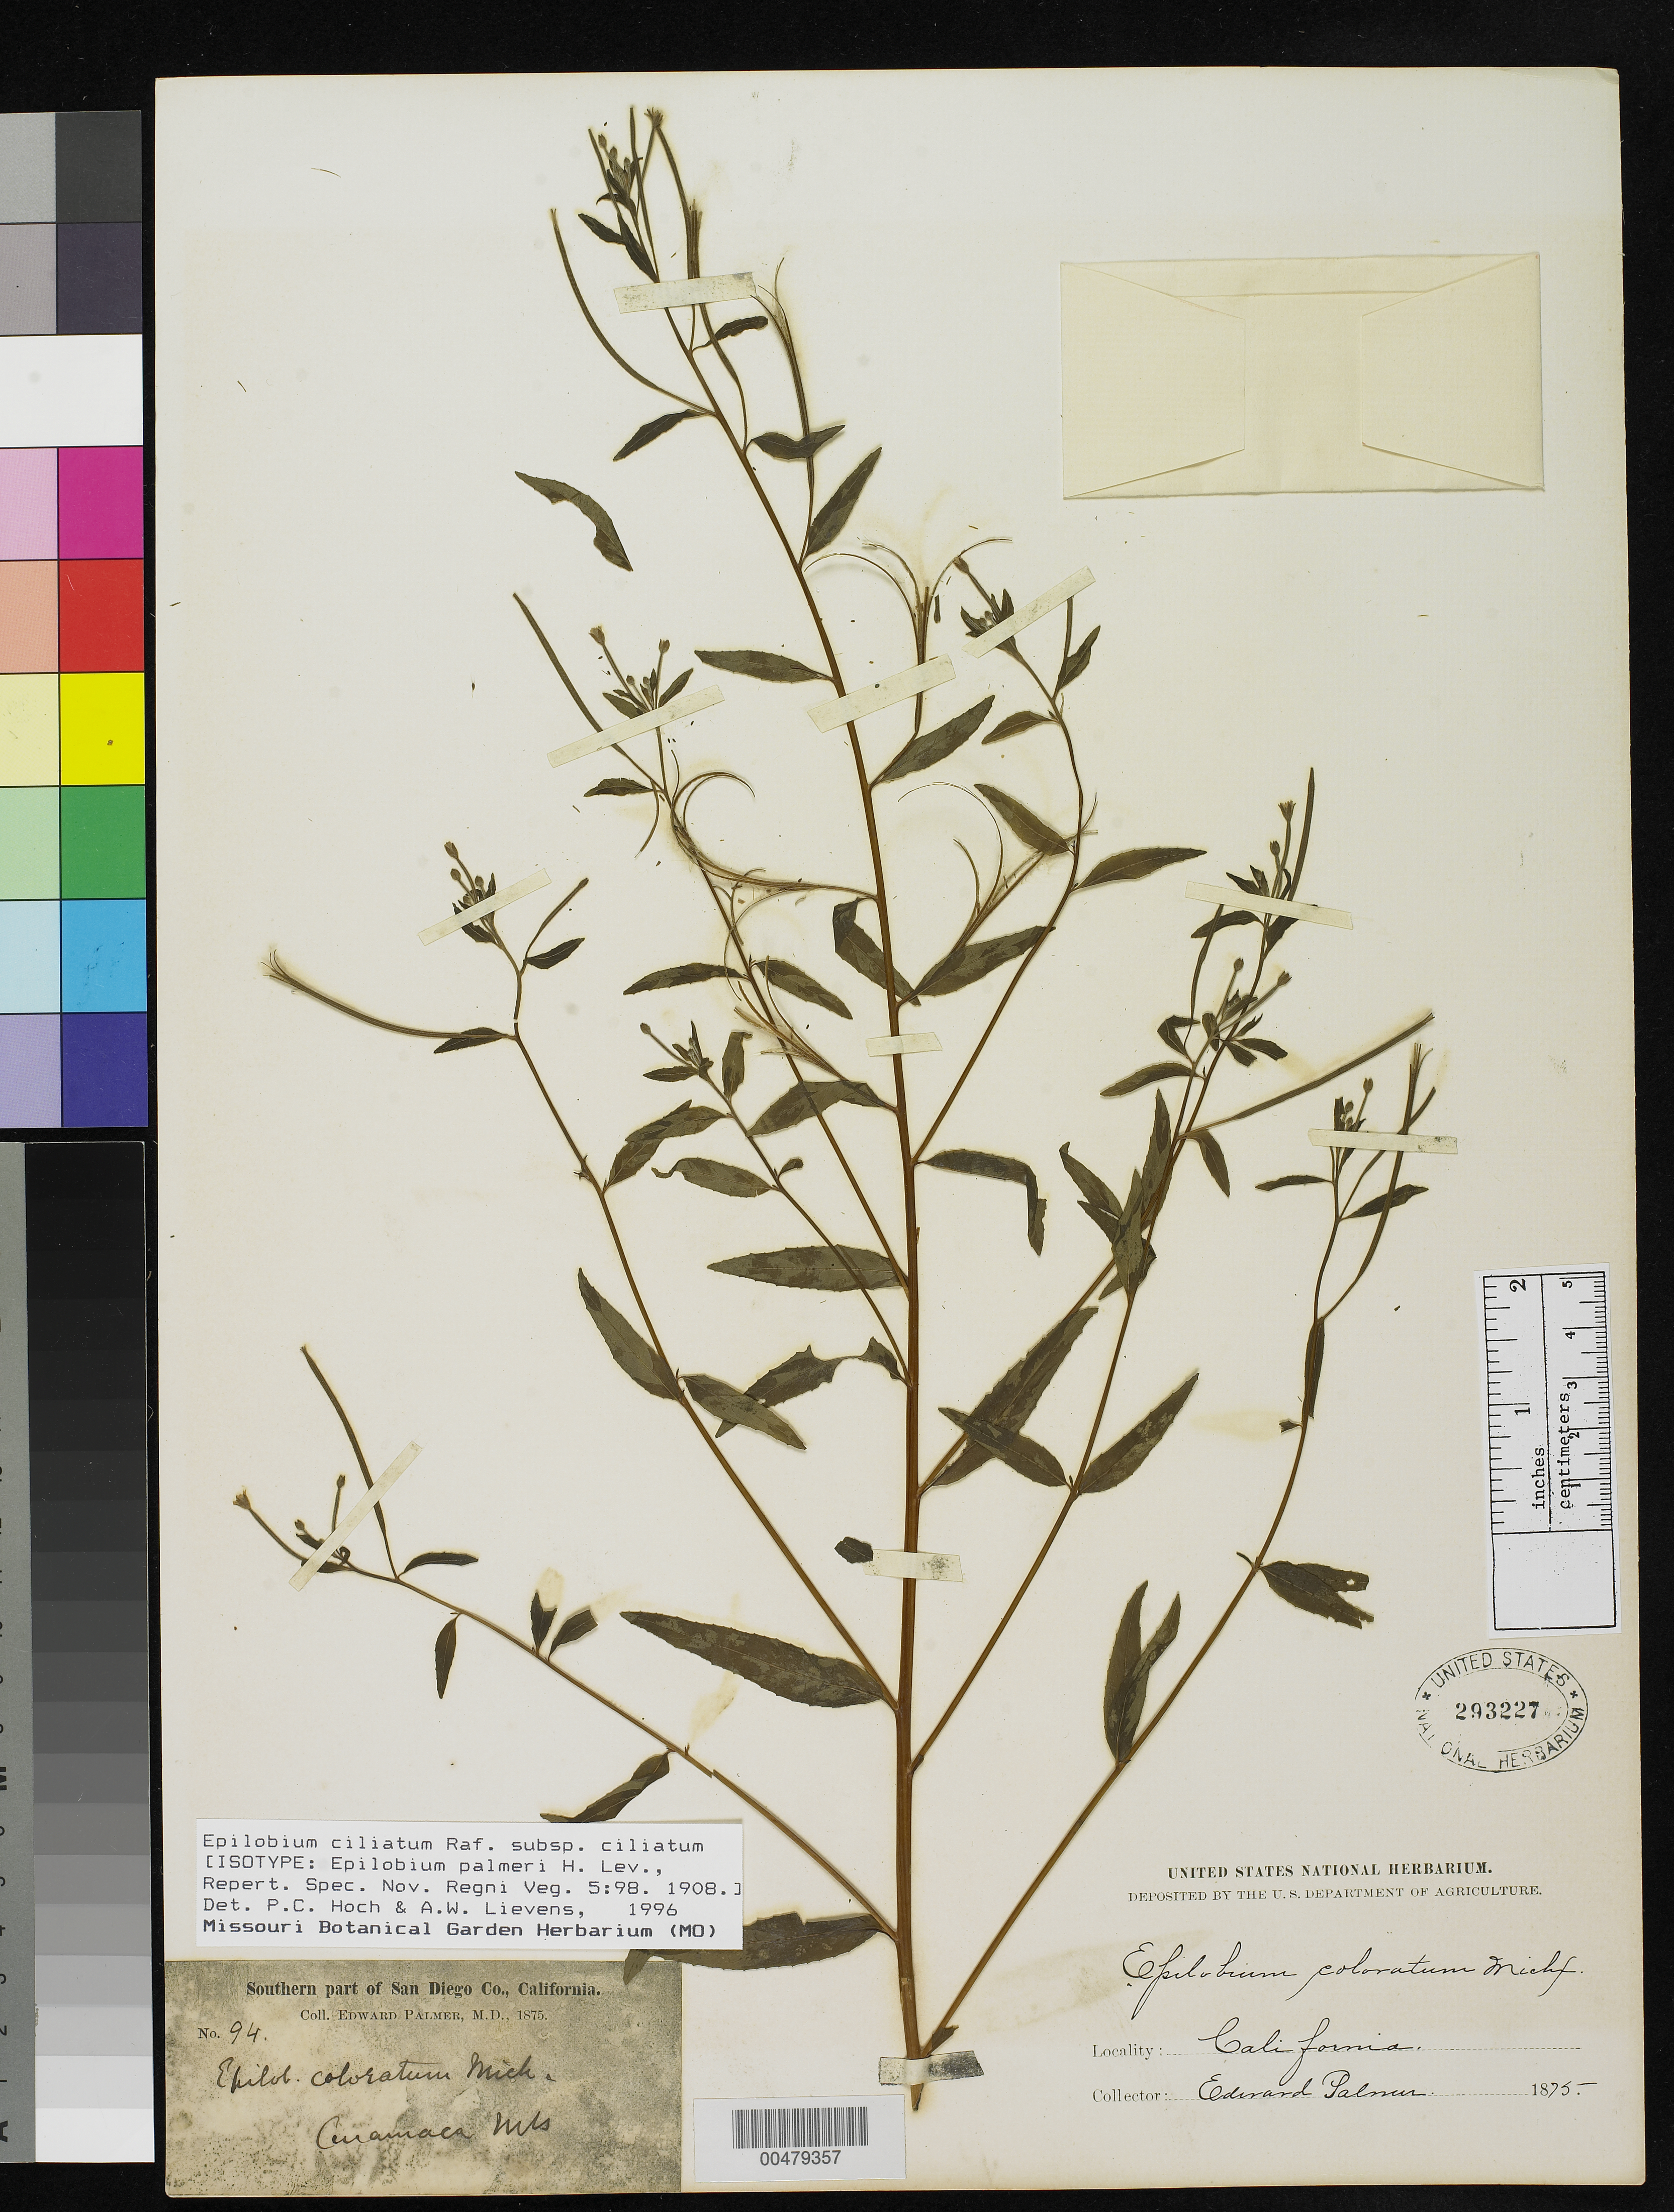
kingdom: Plantae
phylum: Tracheophyta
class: Magnoliopsida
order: Myrtales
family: Onagraceae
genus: Epilobium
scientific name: Epilobium palmeri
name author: H. Lév.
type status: Isotype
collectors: E. Palmer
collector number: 94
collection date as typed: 1875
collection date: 1875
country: United States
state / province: California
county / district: San Diego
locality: Cuyamaca Mountains.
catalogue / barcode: US 293227